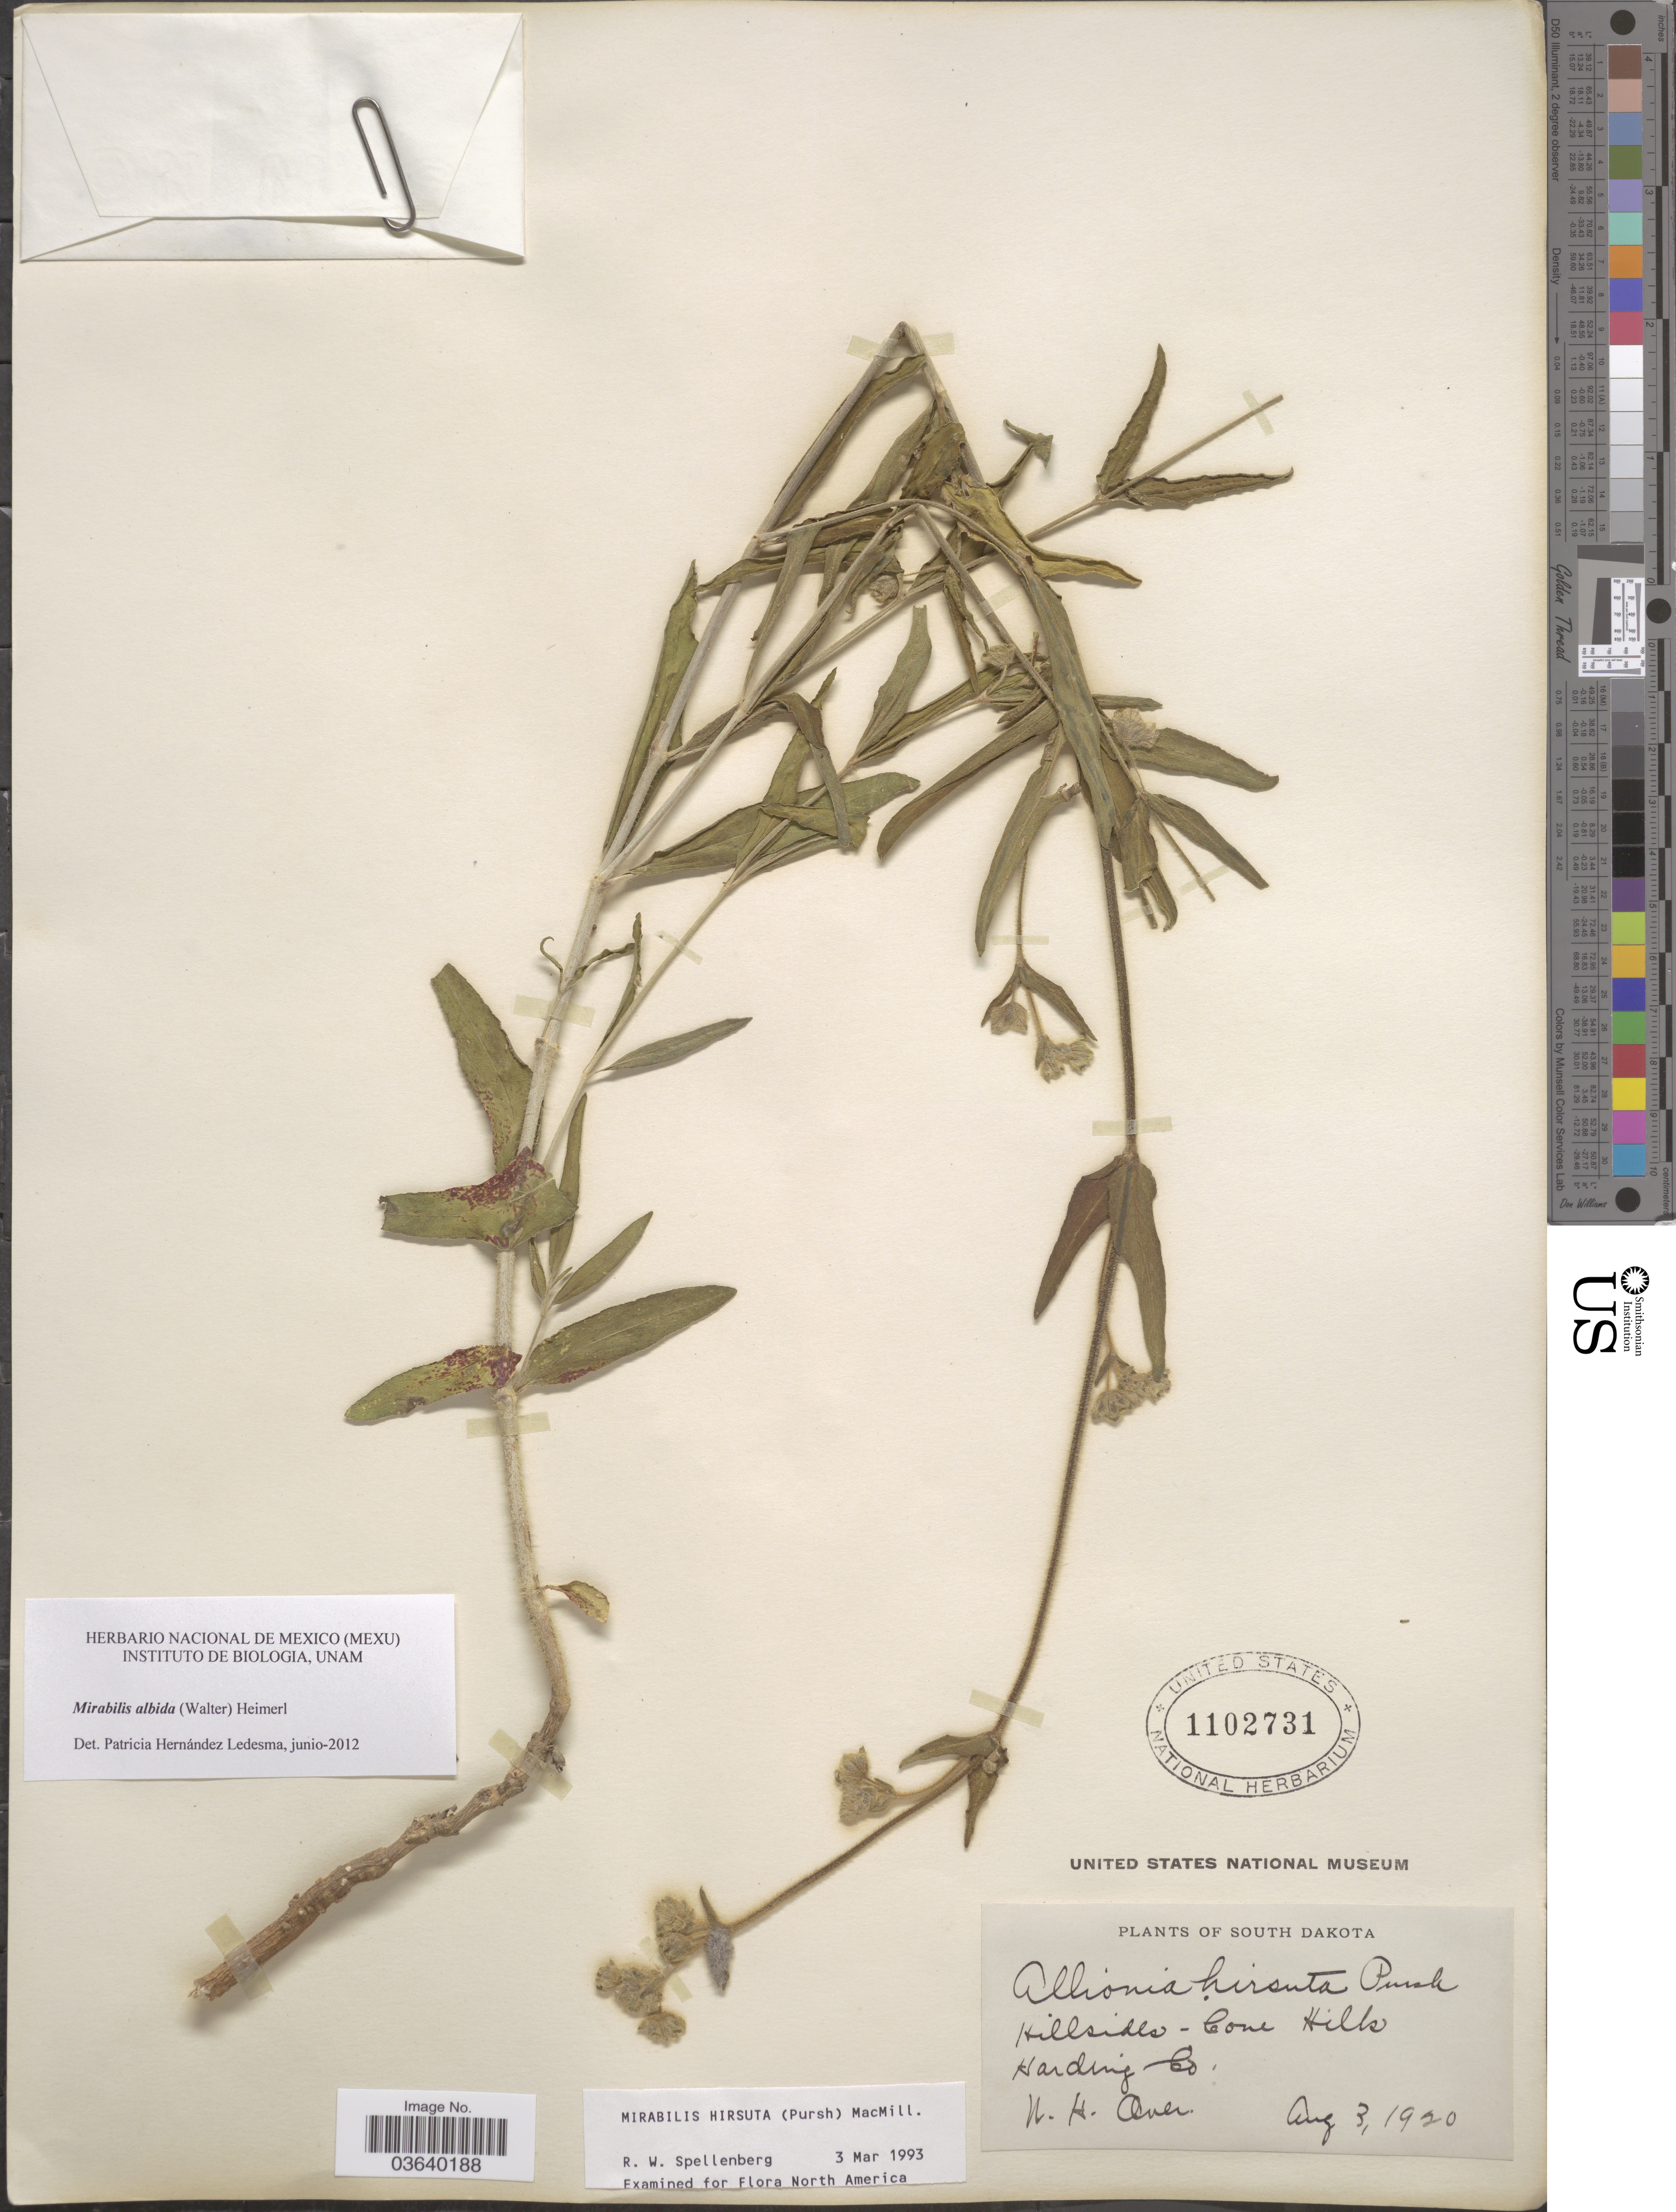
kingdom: Plantae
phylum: Tracheophyta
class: Magnoliopsida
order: Caryophyllales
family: Nyctaginaceae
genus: Mirabilis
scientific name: Mirabilis albida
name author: (Walter) Heimerl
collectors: W. Over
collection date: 1920-08-03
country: United States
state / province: South Dakota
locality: Cone Hills. Harding Co.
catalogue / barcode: US 1102731